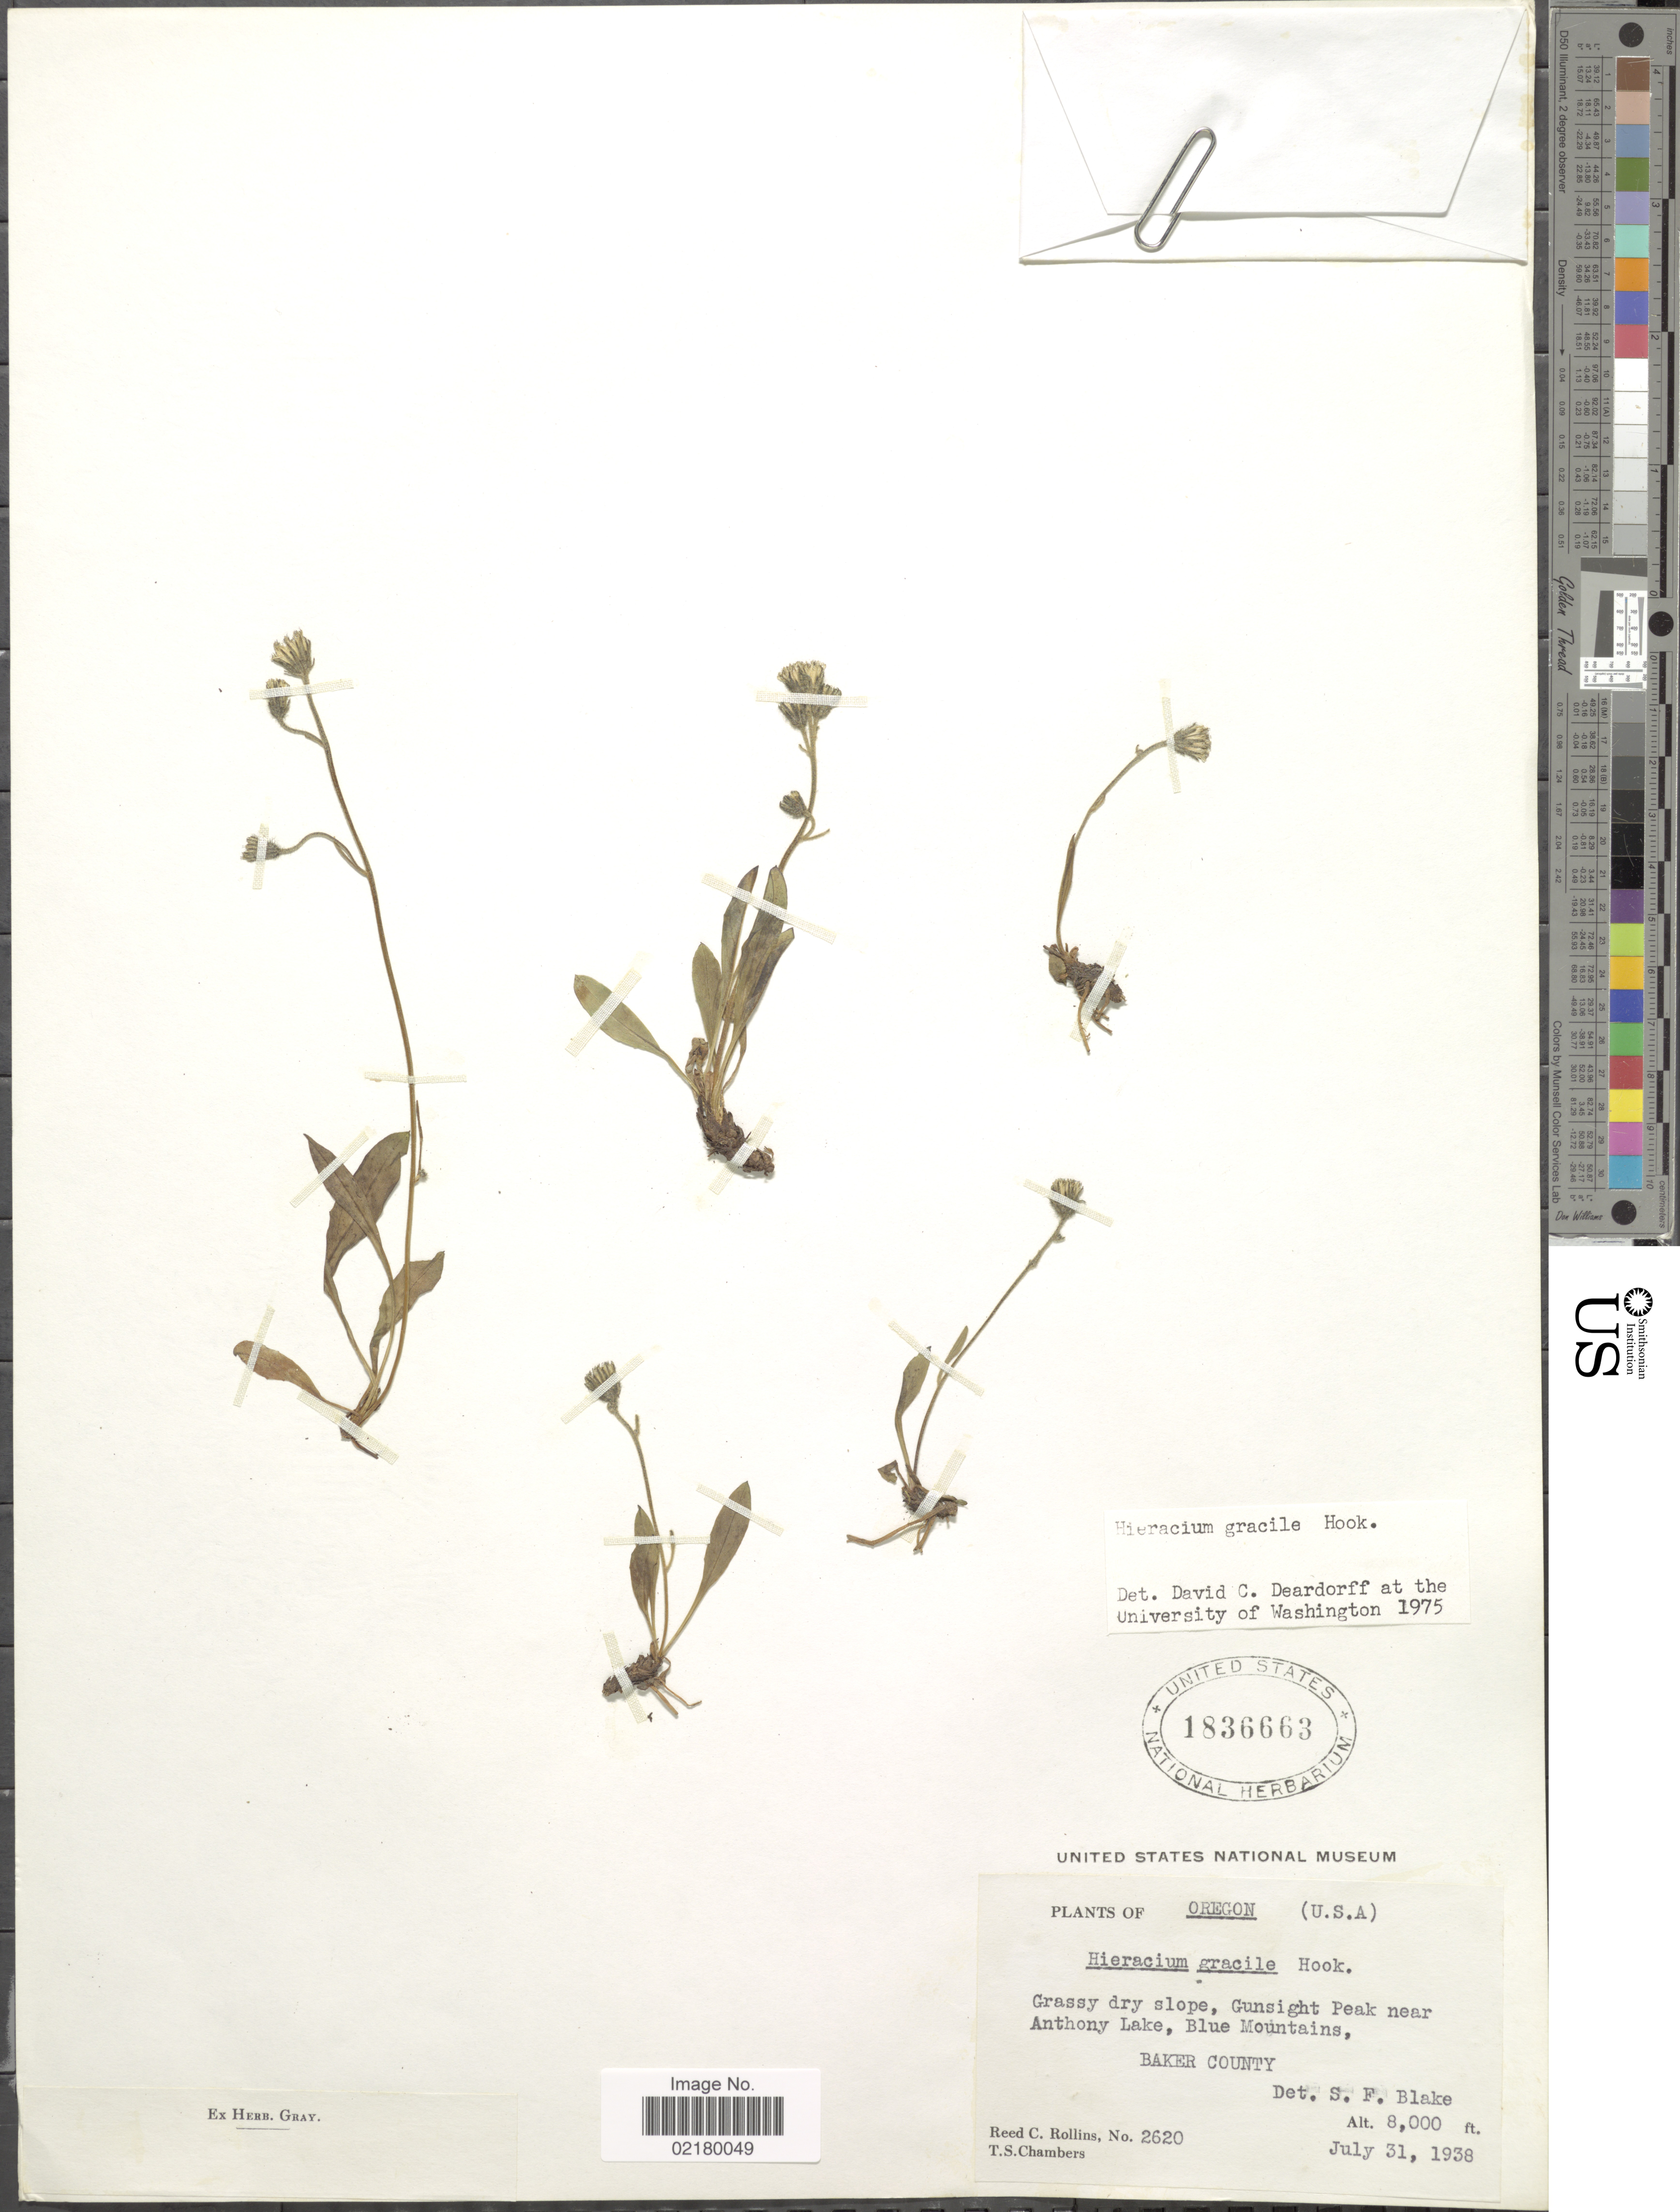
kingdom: Plantae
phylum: Tracheophyta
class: Magnoliopsida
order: Asterales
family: Asteraceae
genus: Hieracium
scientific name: Hieracium triste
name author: Willd. ex Spreng.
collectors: R. C. Rollins & T. Chambers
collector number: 2620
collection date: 1938-07-31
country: United States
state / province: Oregon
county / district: Baker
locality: Grassy dry slope, Gunsight Peak near Anthony Lake, Blue Mountains, Baker County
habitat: grassy dry slope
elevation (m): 2438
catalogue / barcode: US 1836663